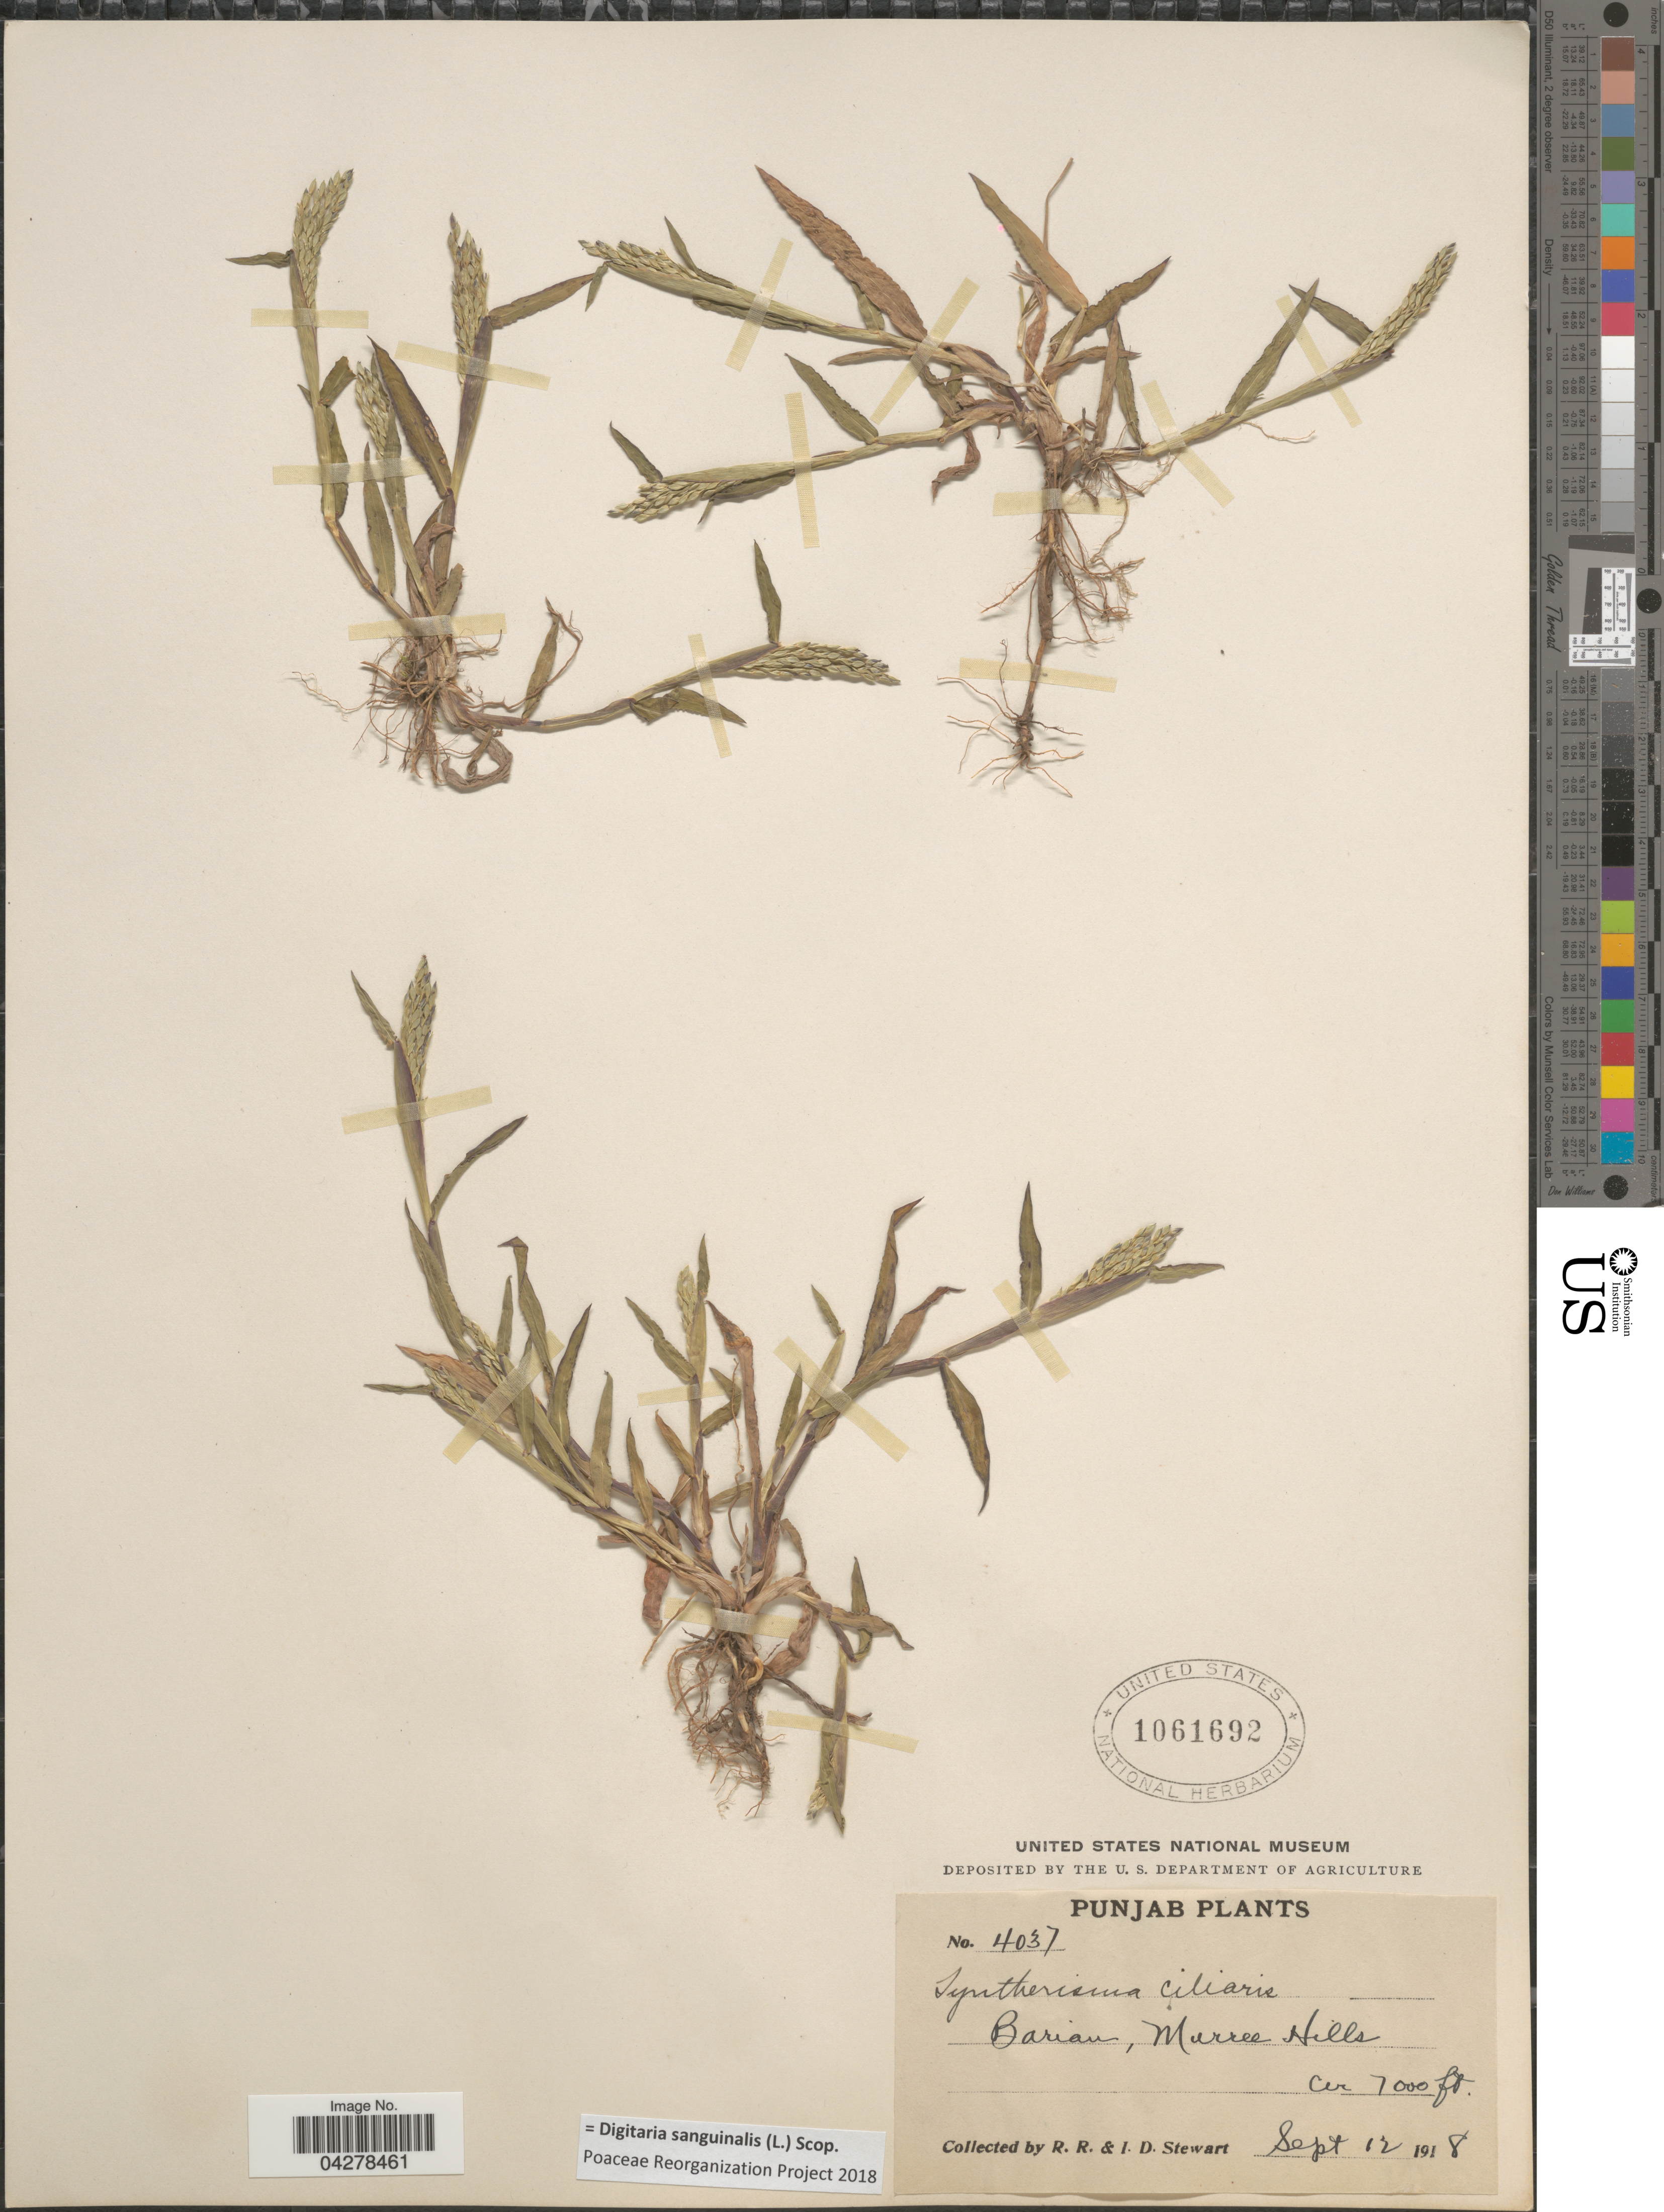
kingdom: Plantae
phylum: Tracheophyta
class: Liliopsida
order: Poales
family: Poaceae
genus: Digitaria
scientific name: Digitaria sanguinalis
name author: (L.) Scop.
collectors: R. Stewart & I. Stewart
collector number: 4037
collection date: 1918-09-12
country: Pakistan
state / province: Punjab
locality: Barian, Murree Hills.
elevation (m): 2134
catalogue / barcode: US 1061692